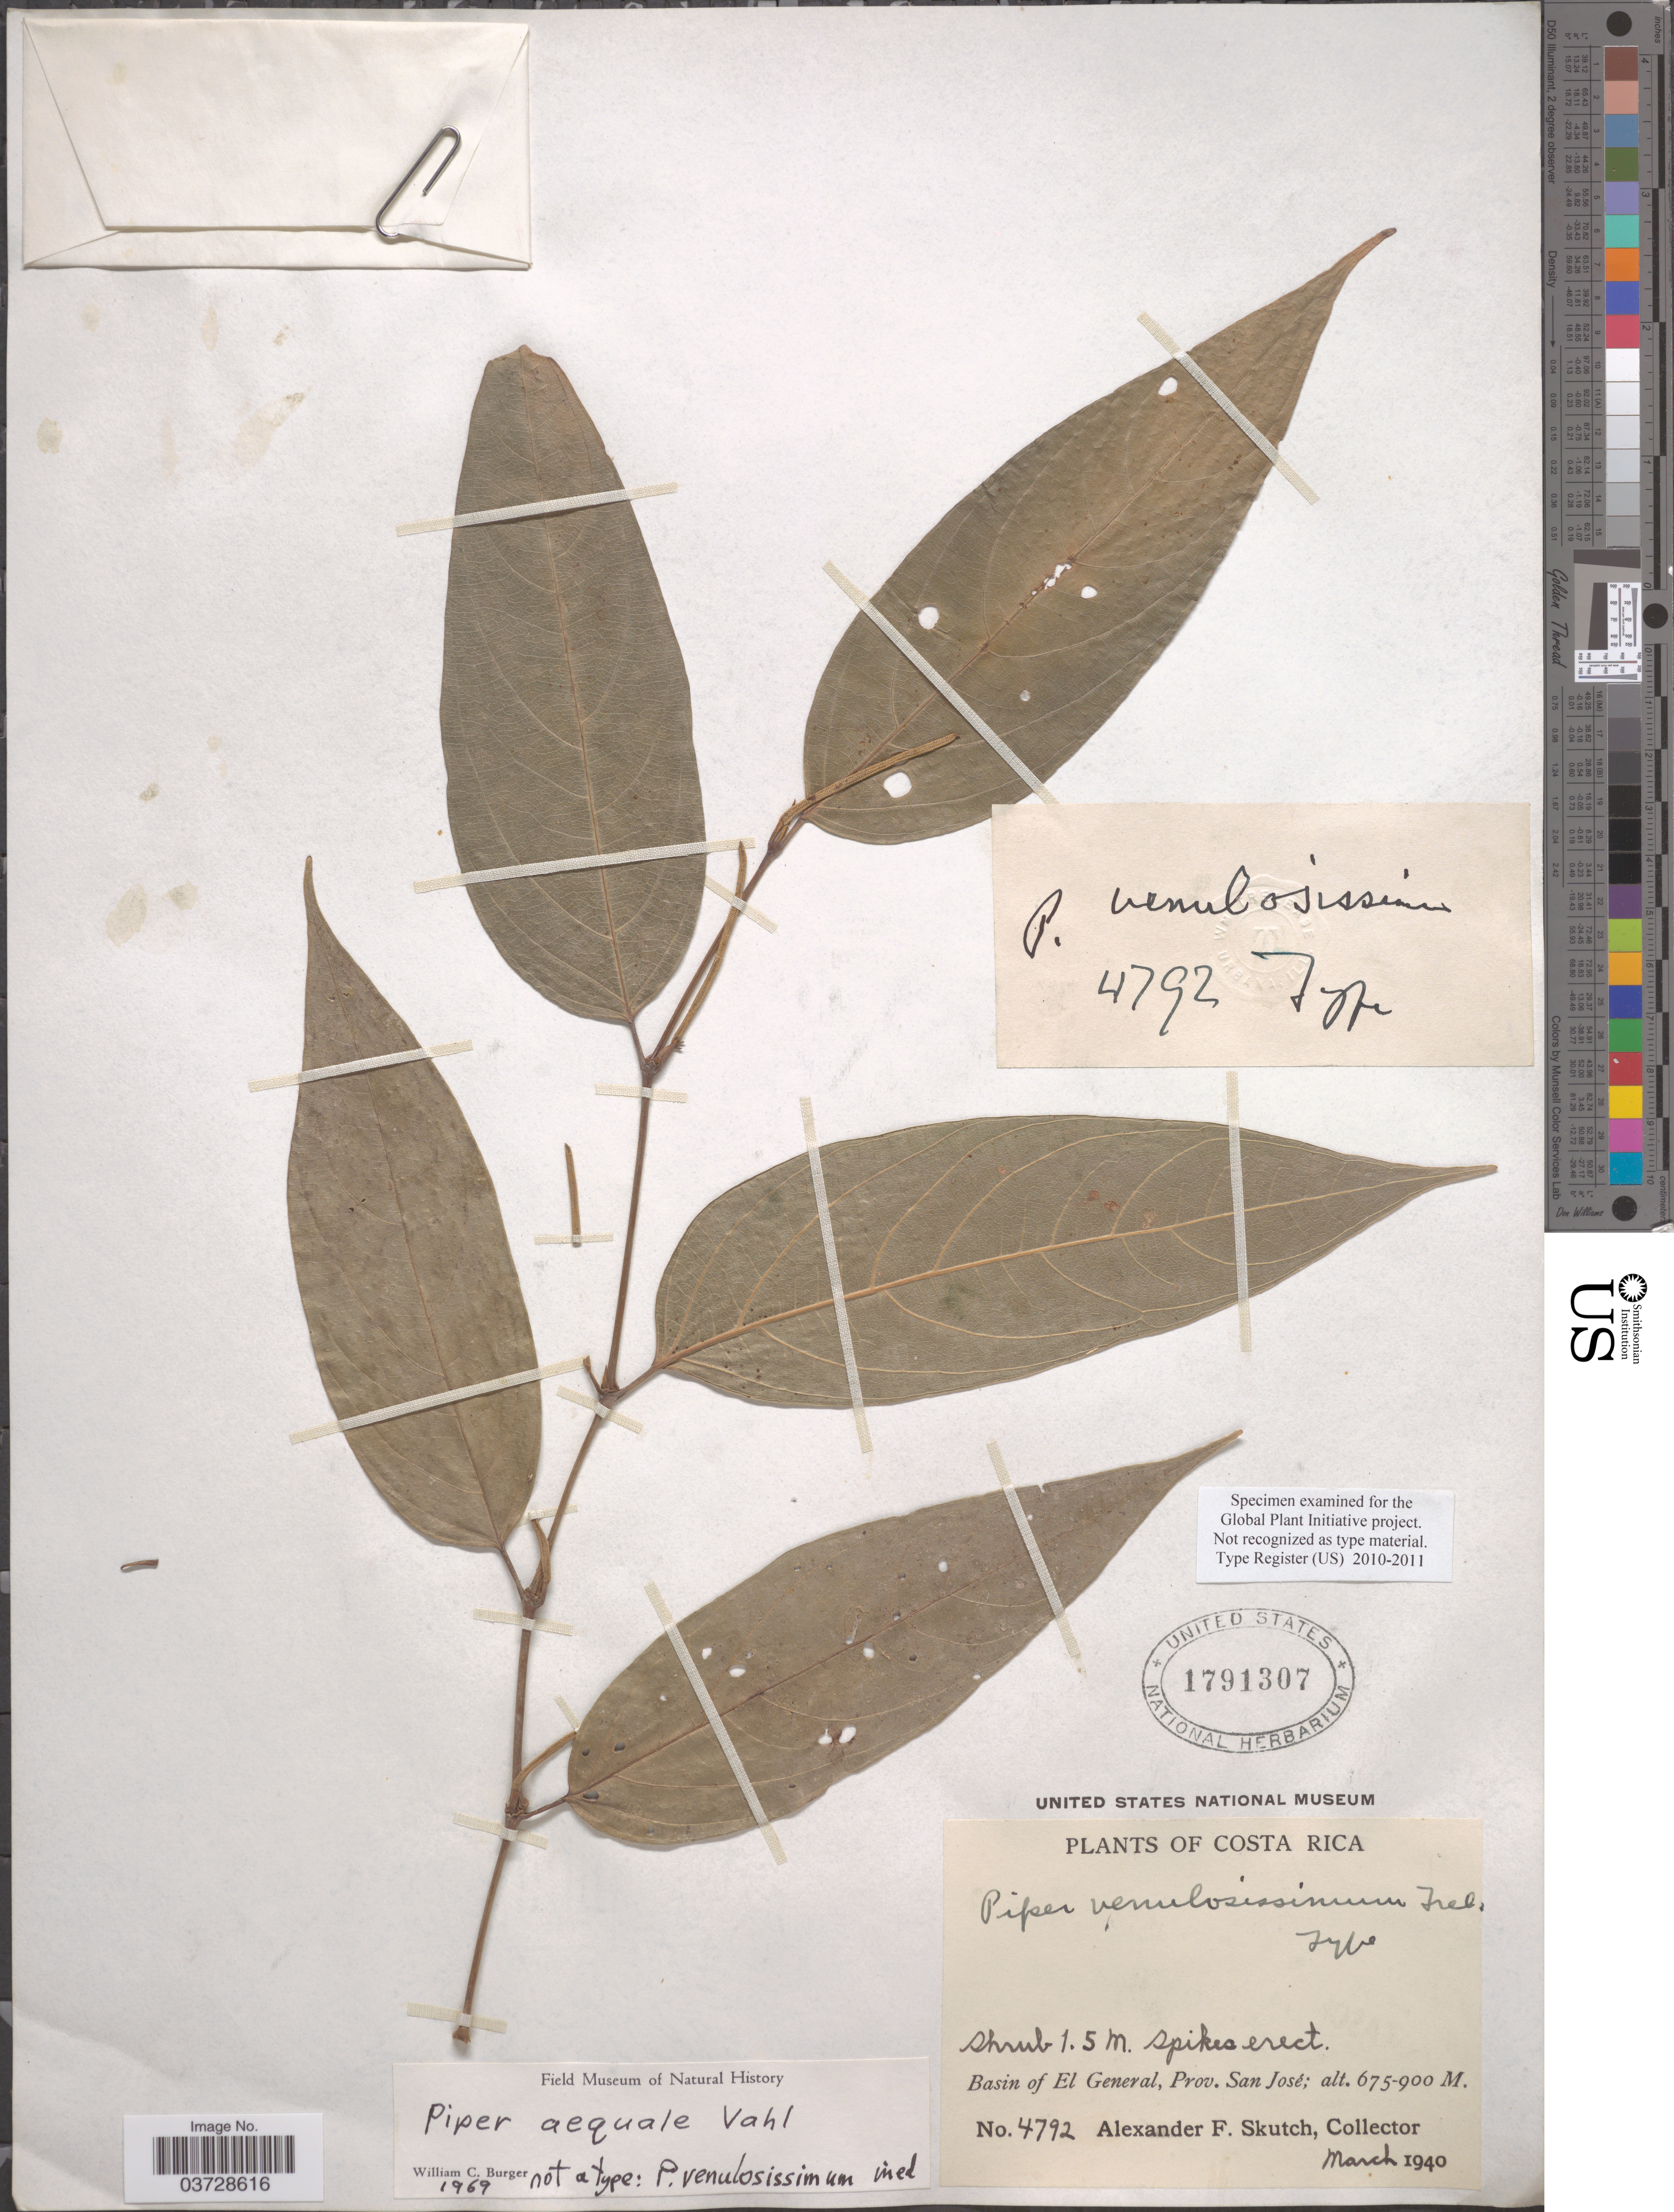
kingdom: Plantae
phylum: Tracheophyta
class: Magnoliopsida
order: Piperales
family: Piperaceae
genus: Piper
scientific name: Piper aequale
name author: Vahl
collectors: A. F. Skutch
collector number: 4792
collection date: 1940-03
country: Costa Rica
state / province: San José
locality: Basin of El General.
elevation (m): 675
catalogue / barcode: US 1791307